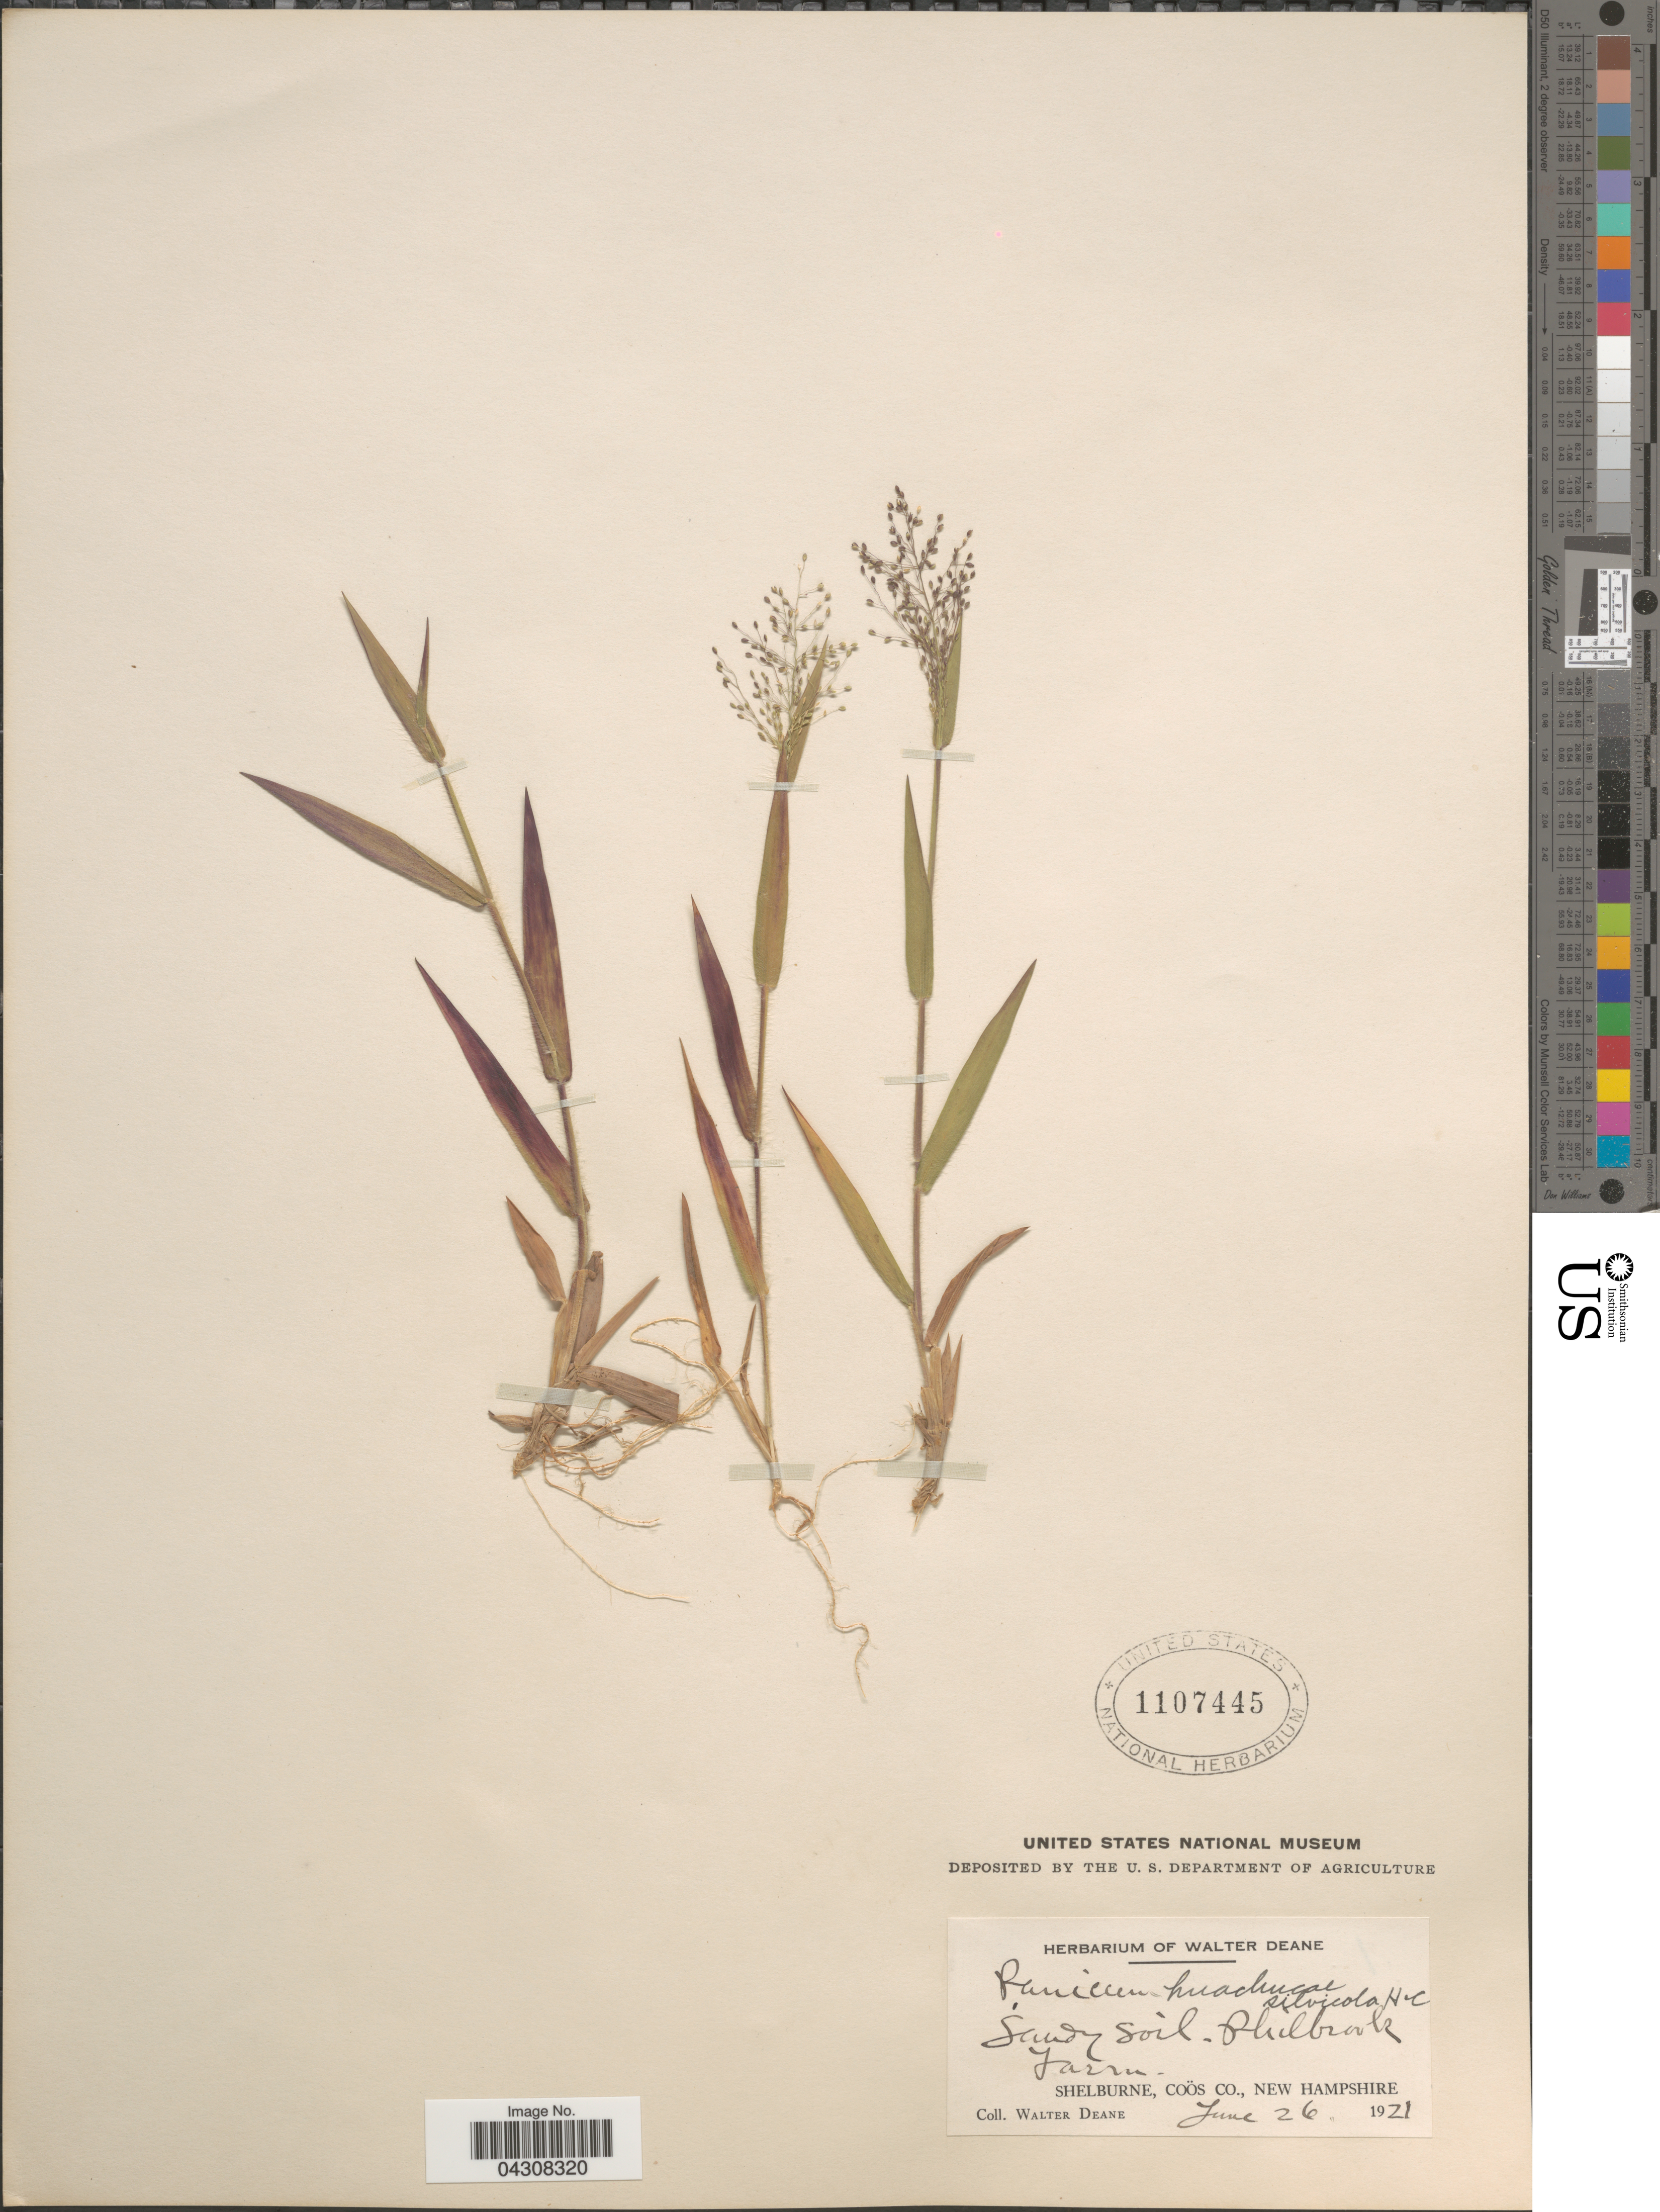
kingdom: Plantae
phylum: Tracheophyta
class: Liliopsida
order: Poales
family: Poaceae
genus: Dichanthelium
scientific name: Dichanthelium acuminatum var. acuminatum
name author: (Sw.) Gould & C.A. Clark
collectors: W. Deane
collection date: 1921-06-26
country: United States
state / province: New Hampshire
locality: Sandy soil. Philbrook Farm. Shelburne, Coös Co.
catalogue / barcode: US 1107445